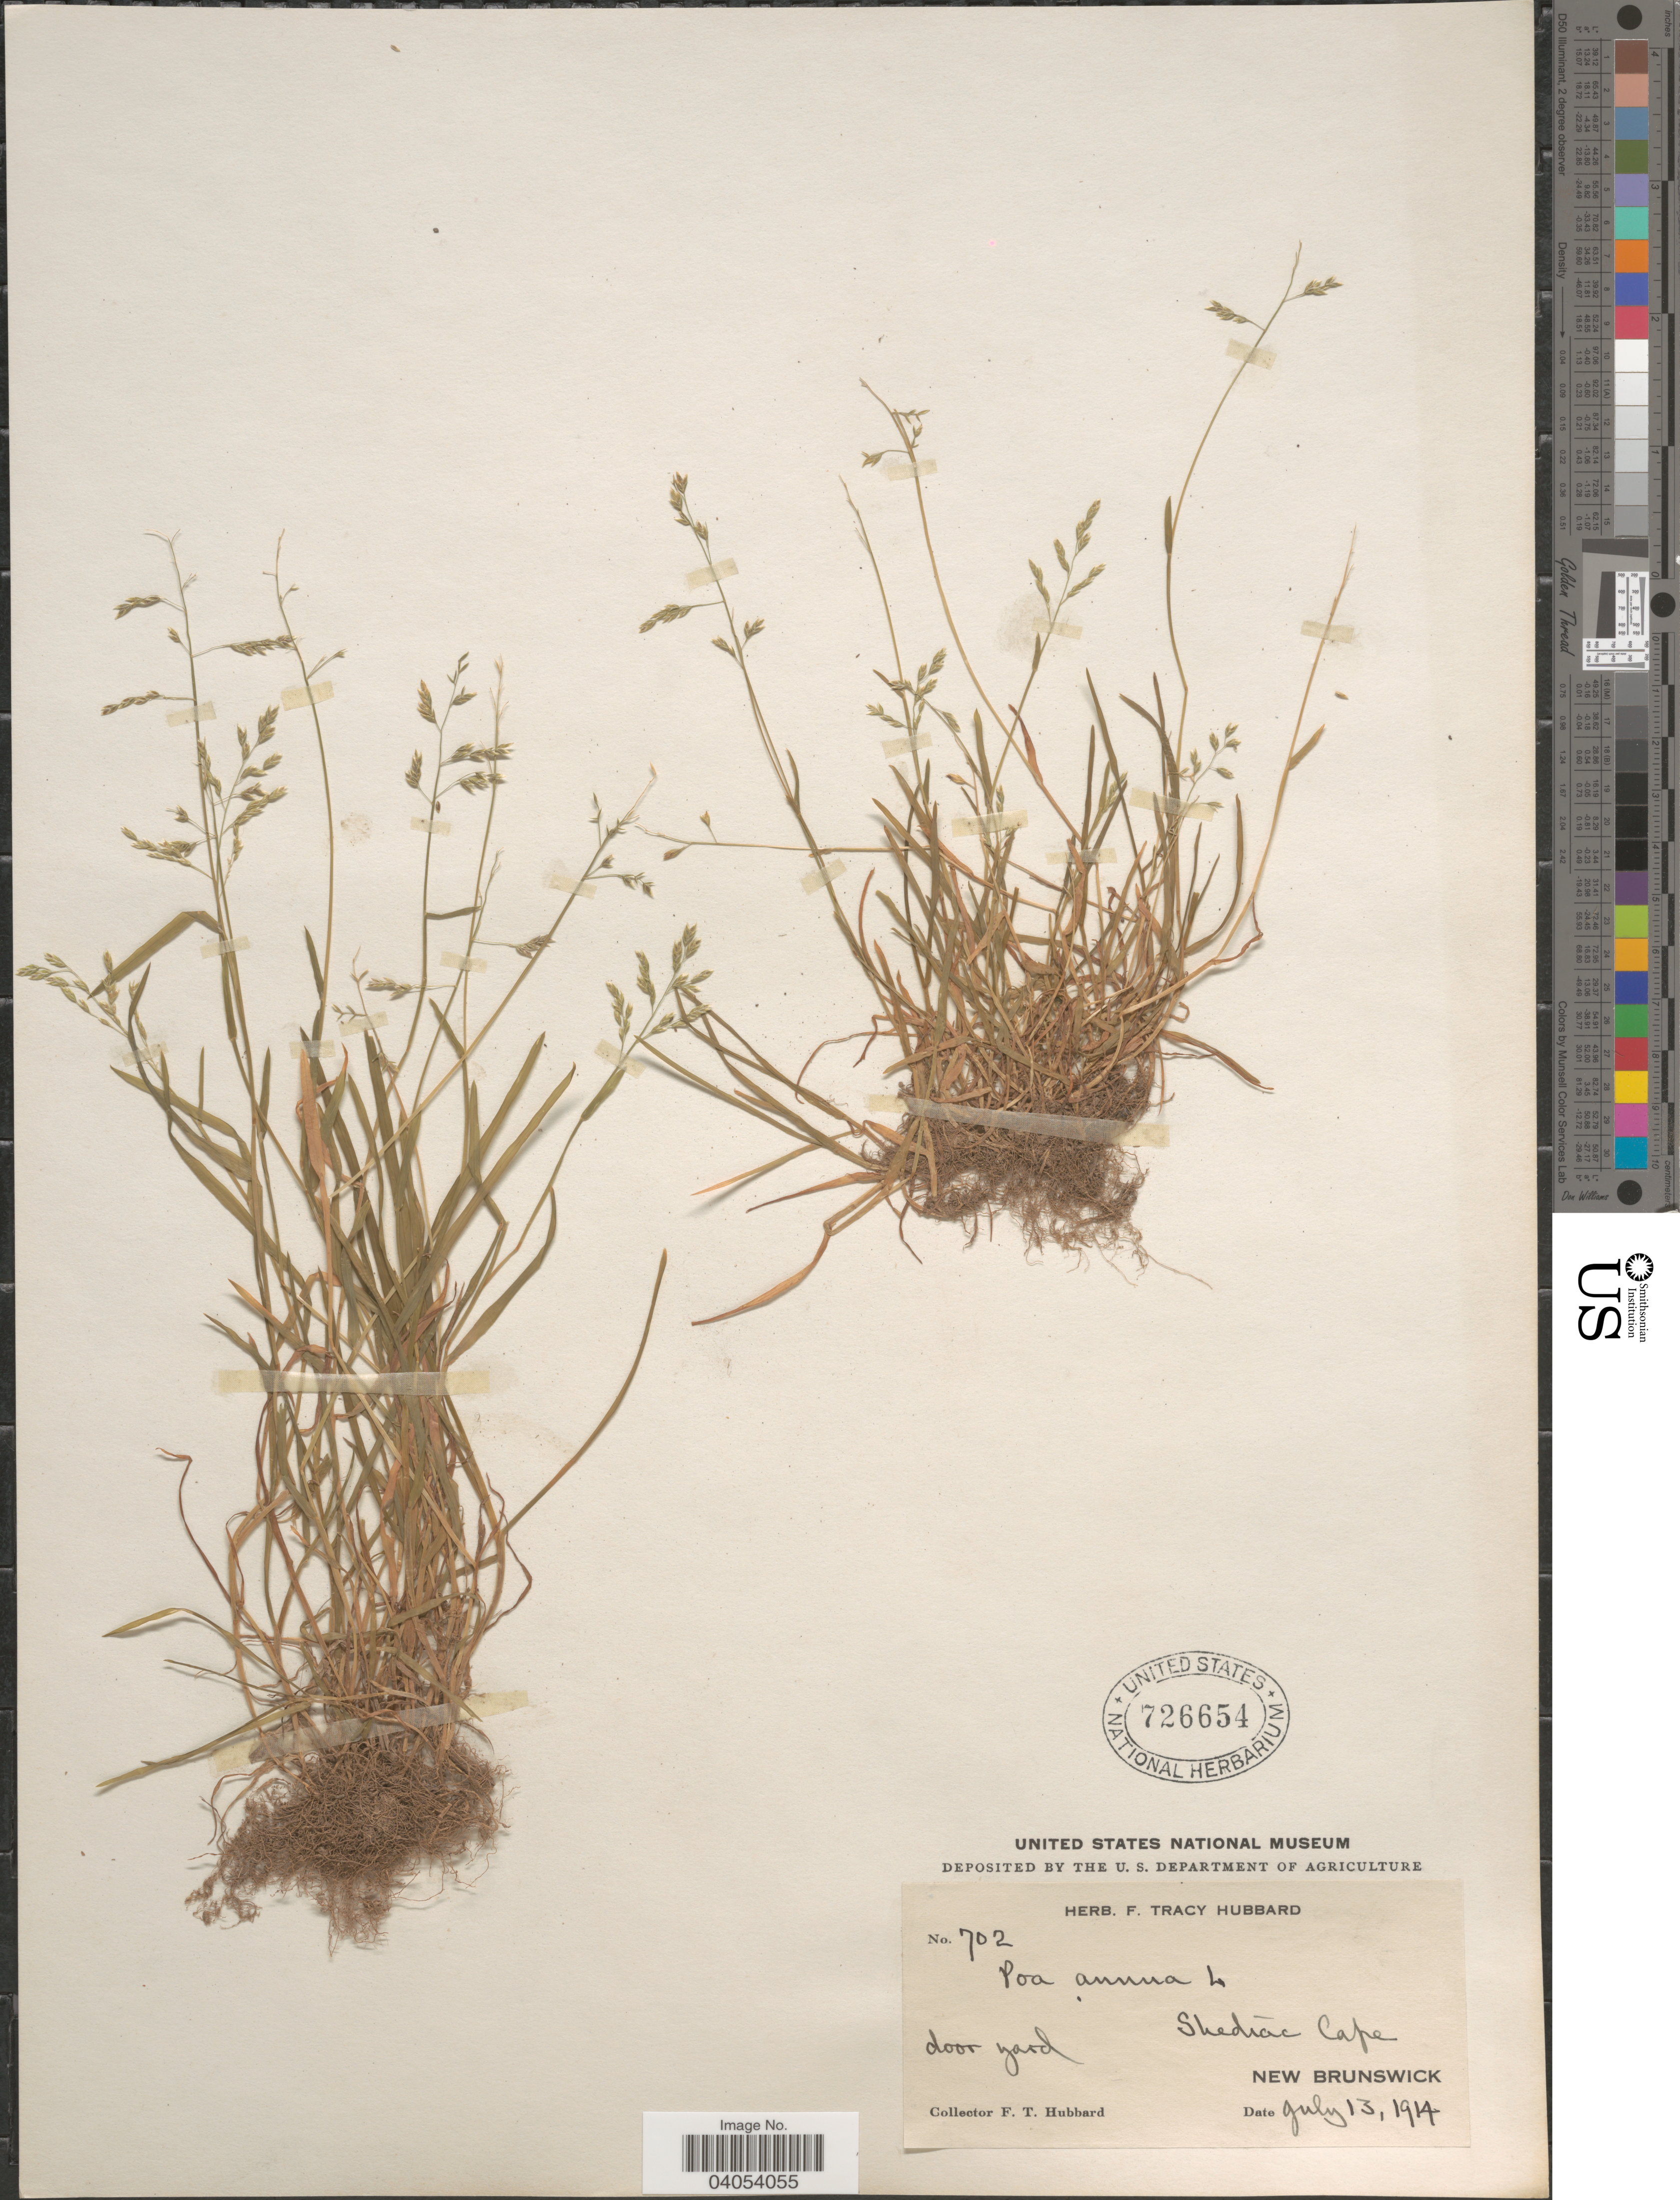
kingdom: Plantae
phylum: Tracheophyta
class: Liliopsida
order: Poales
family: Poaceae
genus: Poa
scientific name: Poa annua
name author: L.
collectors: F. T. Hubbard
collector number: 702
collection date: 1914-07-13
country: Canada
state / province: New Brunswick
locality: Shediac Cape. Door yard.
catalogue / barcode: US 726654